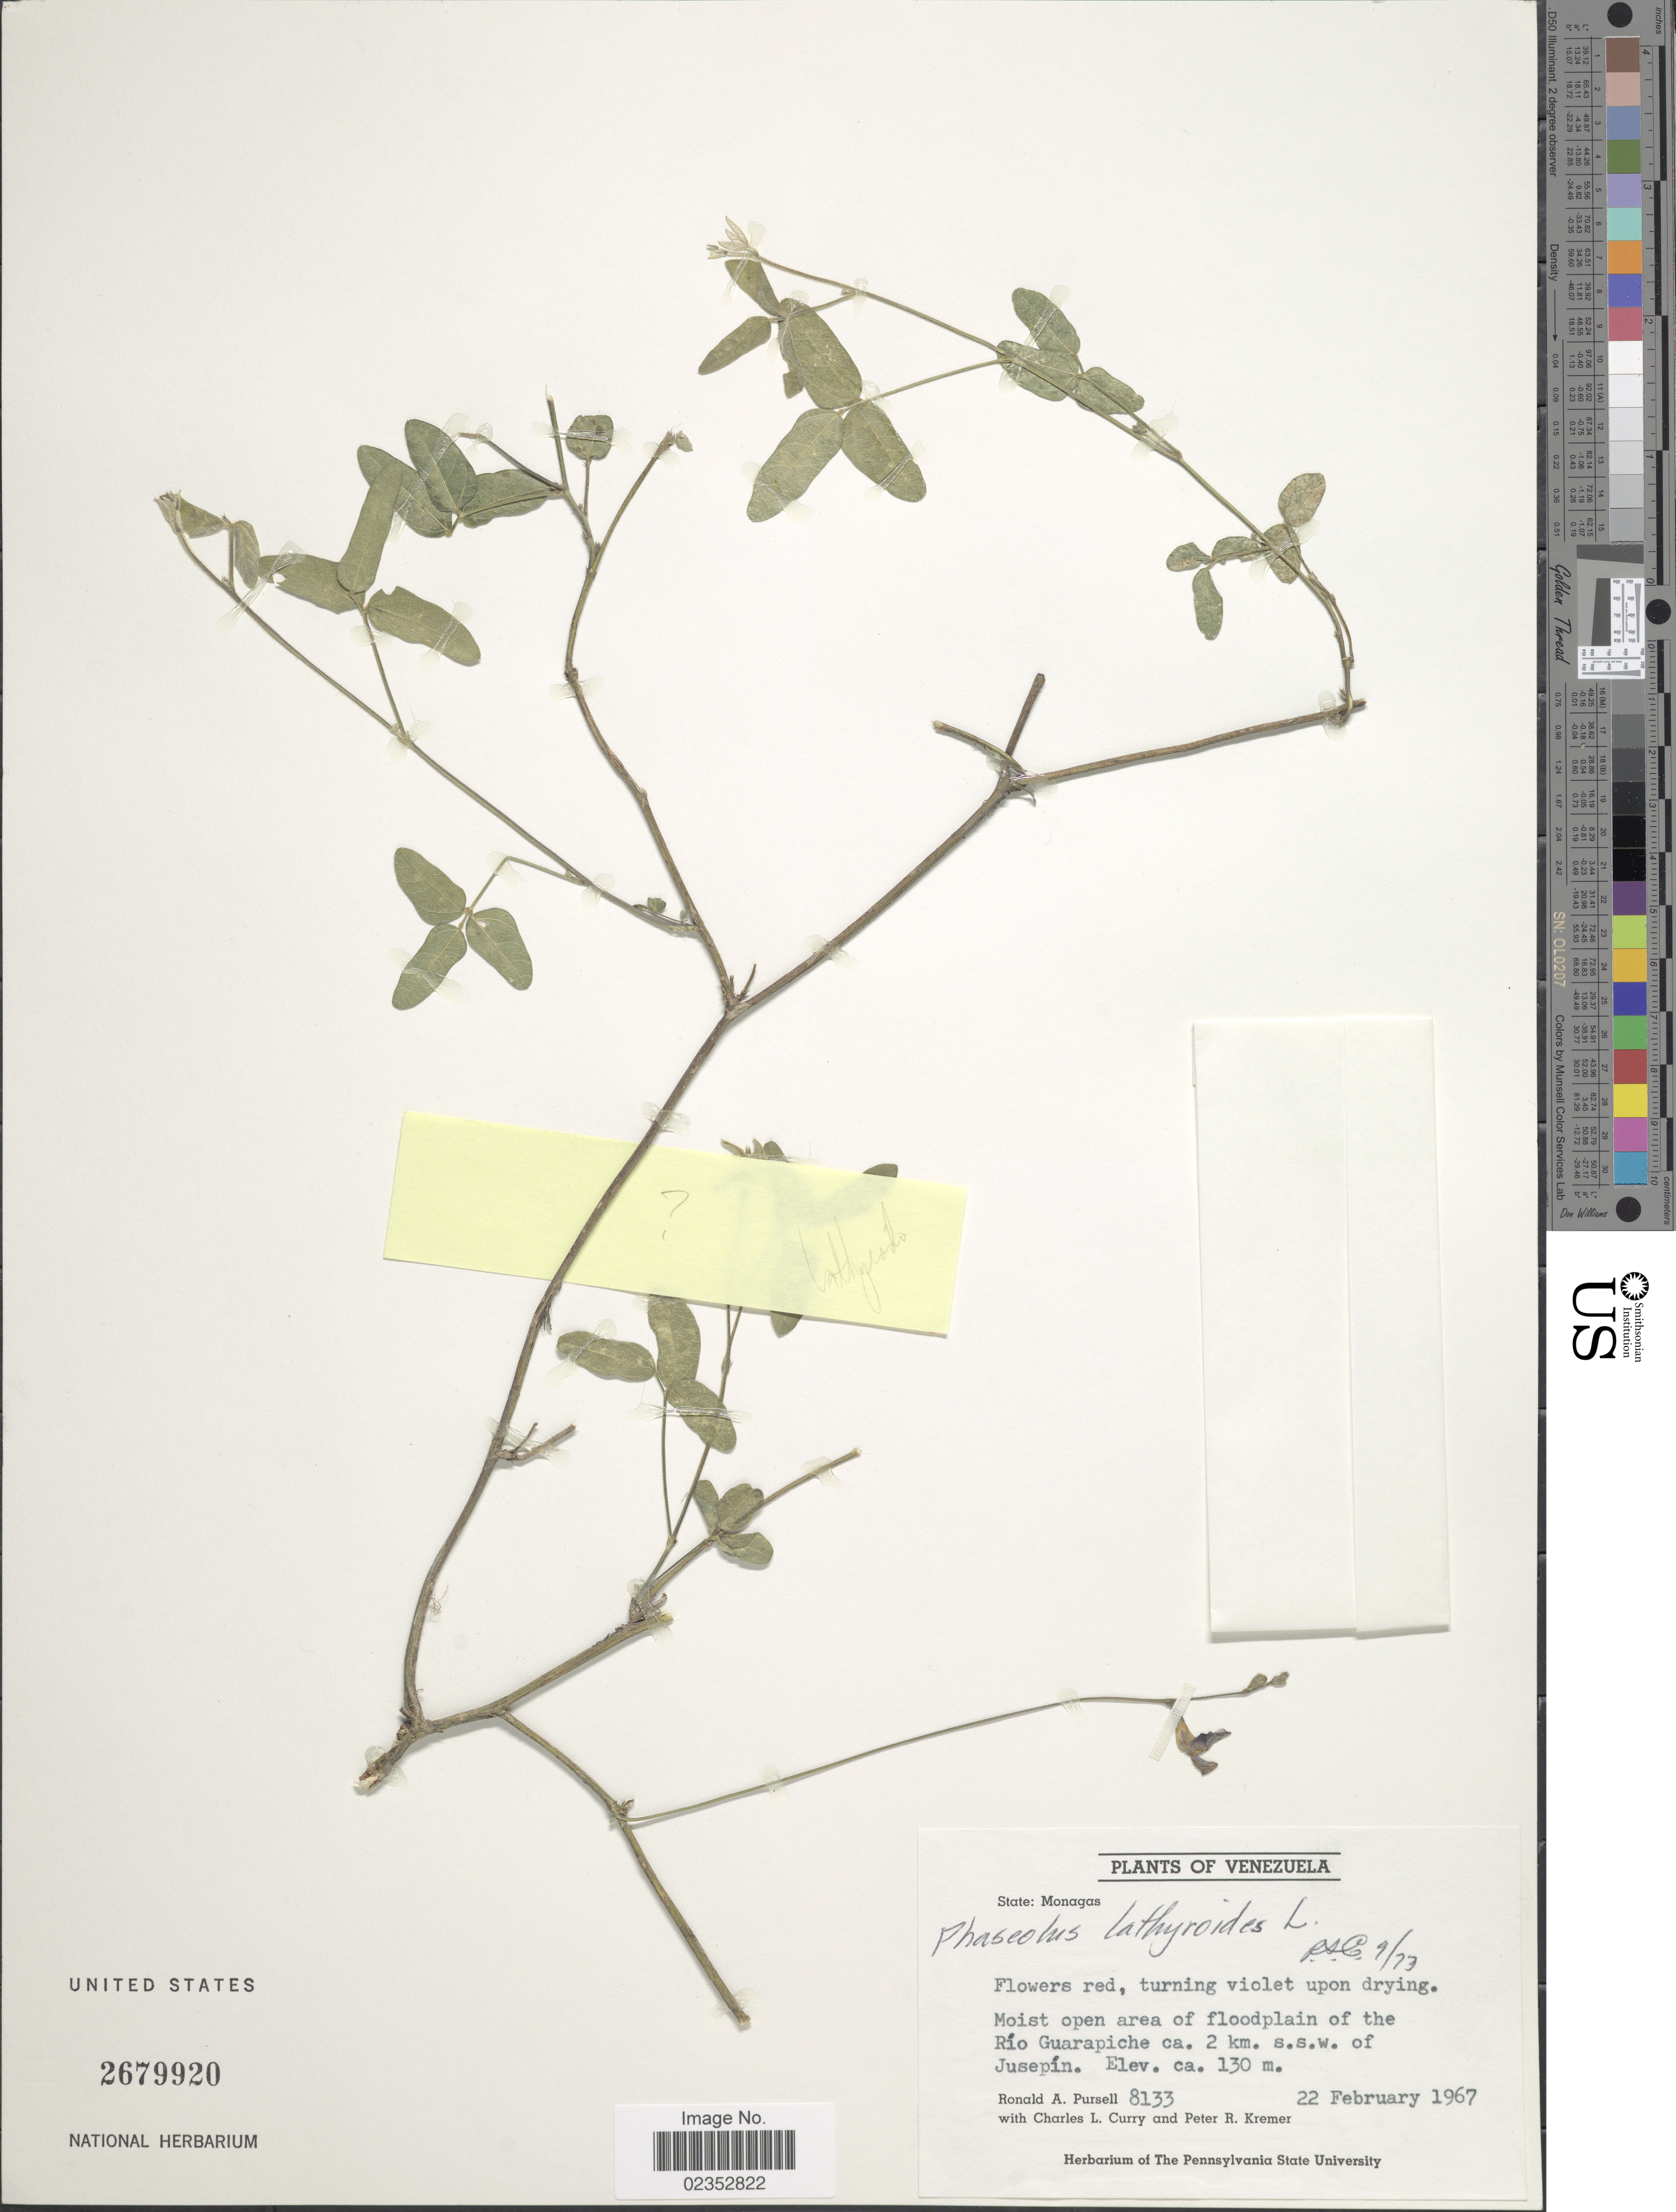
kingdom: Plantae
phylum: Tracheophyta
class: Magnoliopsida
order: Fabales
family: Fabaceae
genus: Macroptilium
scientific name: Macroptilium gracile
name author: (Poepp. ex Benth.) Urb.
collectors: R. A. Pursell, C. L. Curry & P. Kremer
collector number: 8133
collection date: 1967-02-22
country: Venezuela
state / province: Monagas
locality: Moist open area of floodplain of the Río Guarapiche ca. 2 km s.s.w. of Jusepín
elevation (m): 130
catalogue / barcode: US 2679920